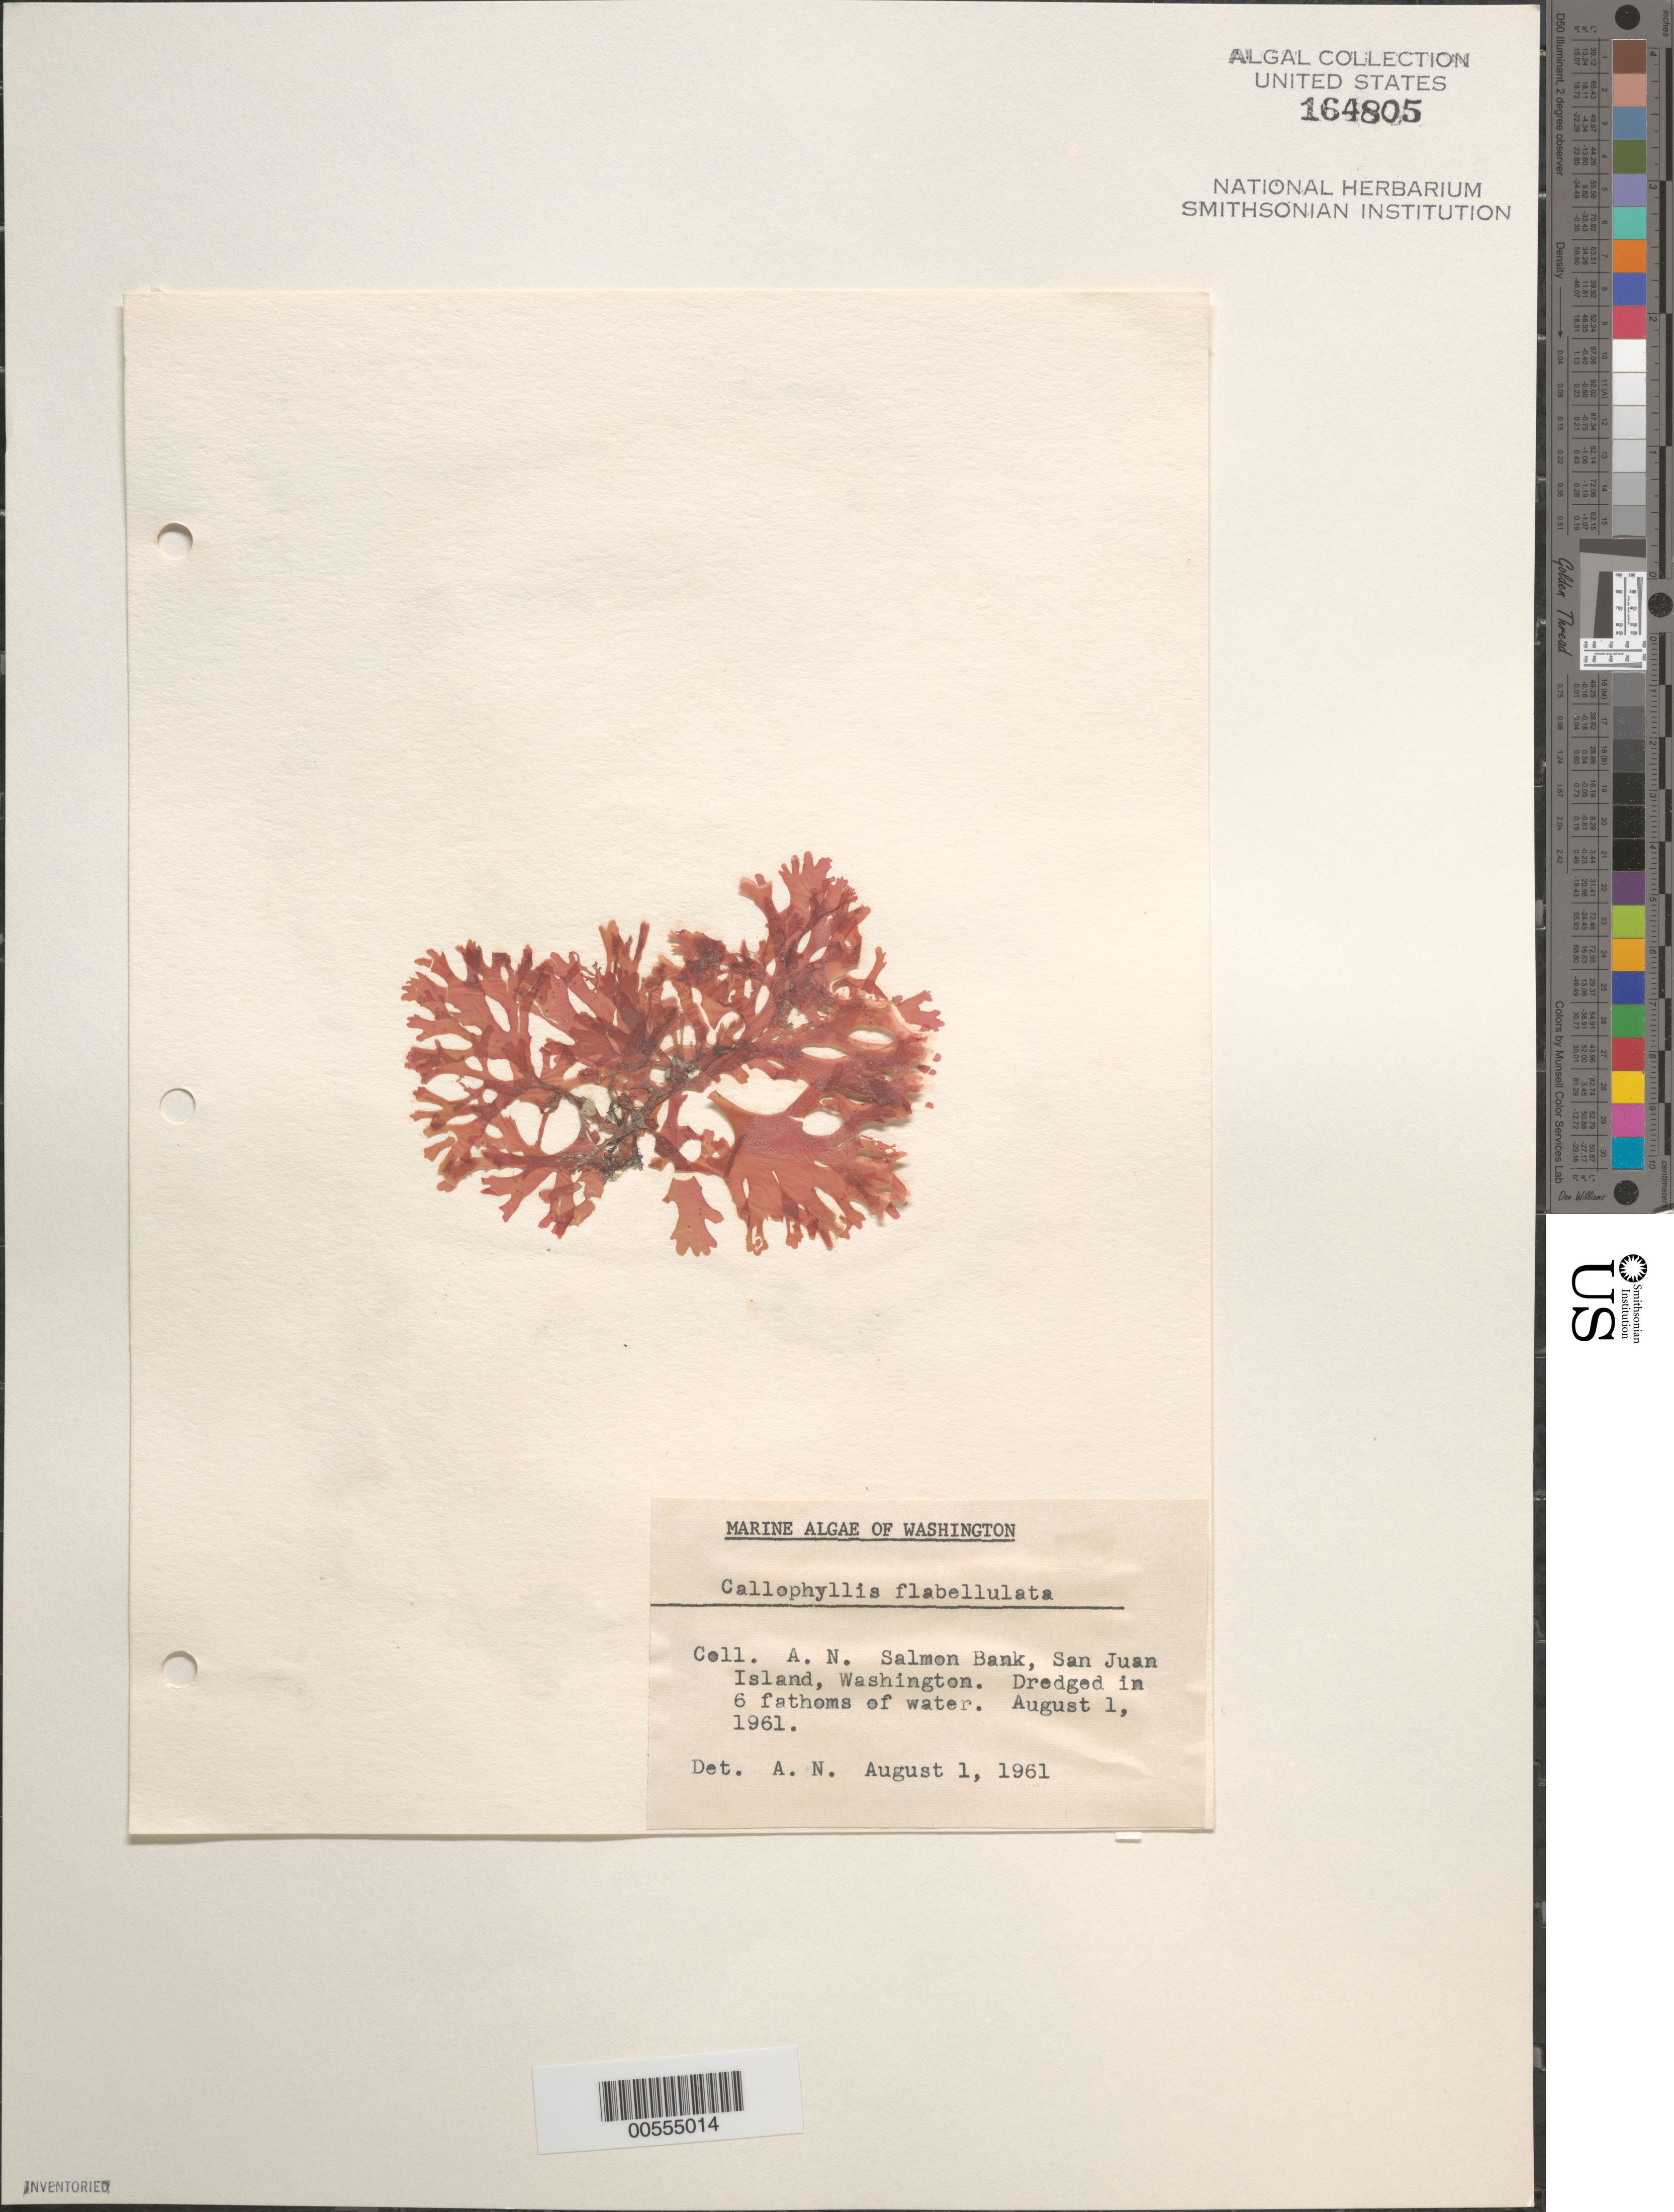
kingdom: Plantae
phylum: Rhodophyta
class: Florideophyceae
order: Gigartinales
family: Kallymeniaceae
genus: Callophyllis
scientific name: Callophyllis flabellulata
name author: Harv.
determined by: N., A.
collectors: A. N.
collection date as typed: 01 Aug 1961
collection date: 1961-08-01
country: United States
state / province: Washington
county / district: San Juan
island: San Juan Island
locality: Salmon Bank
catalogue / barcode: US 164805